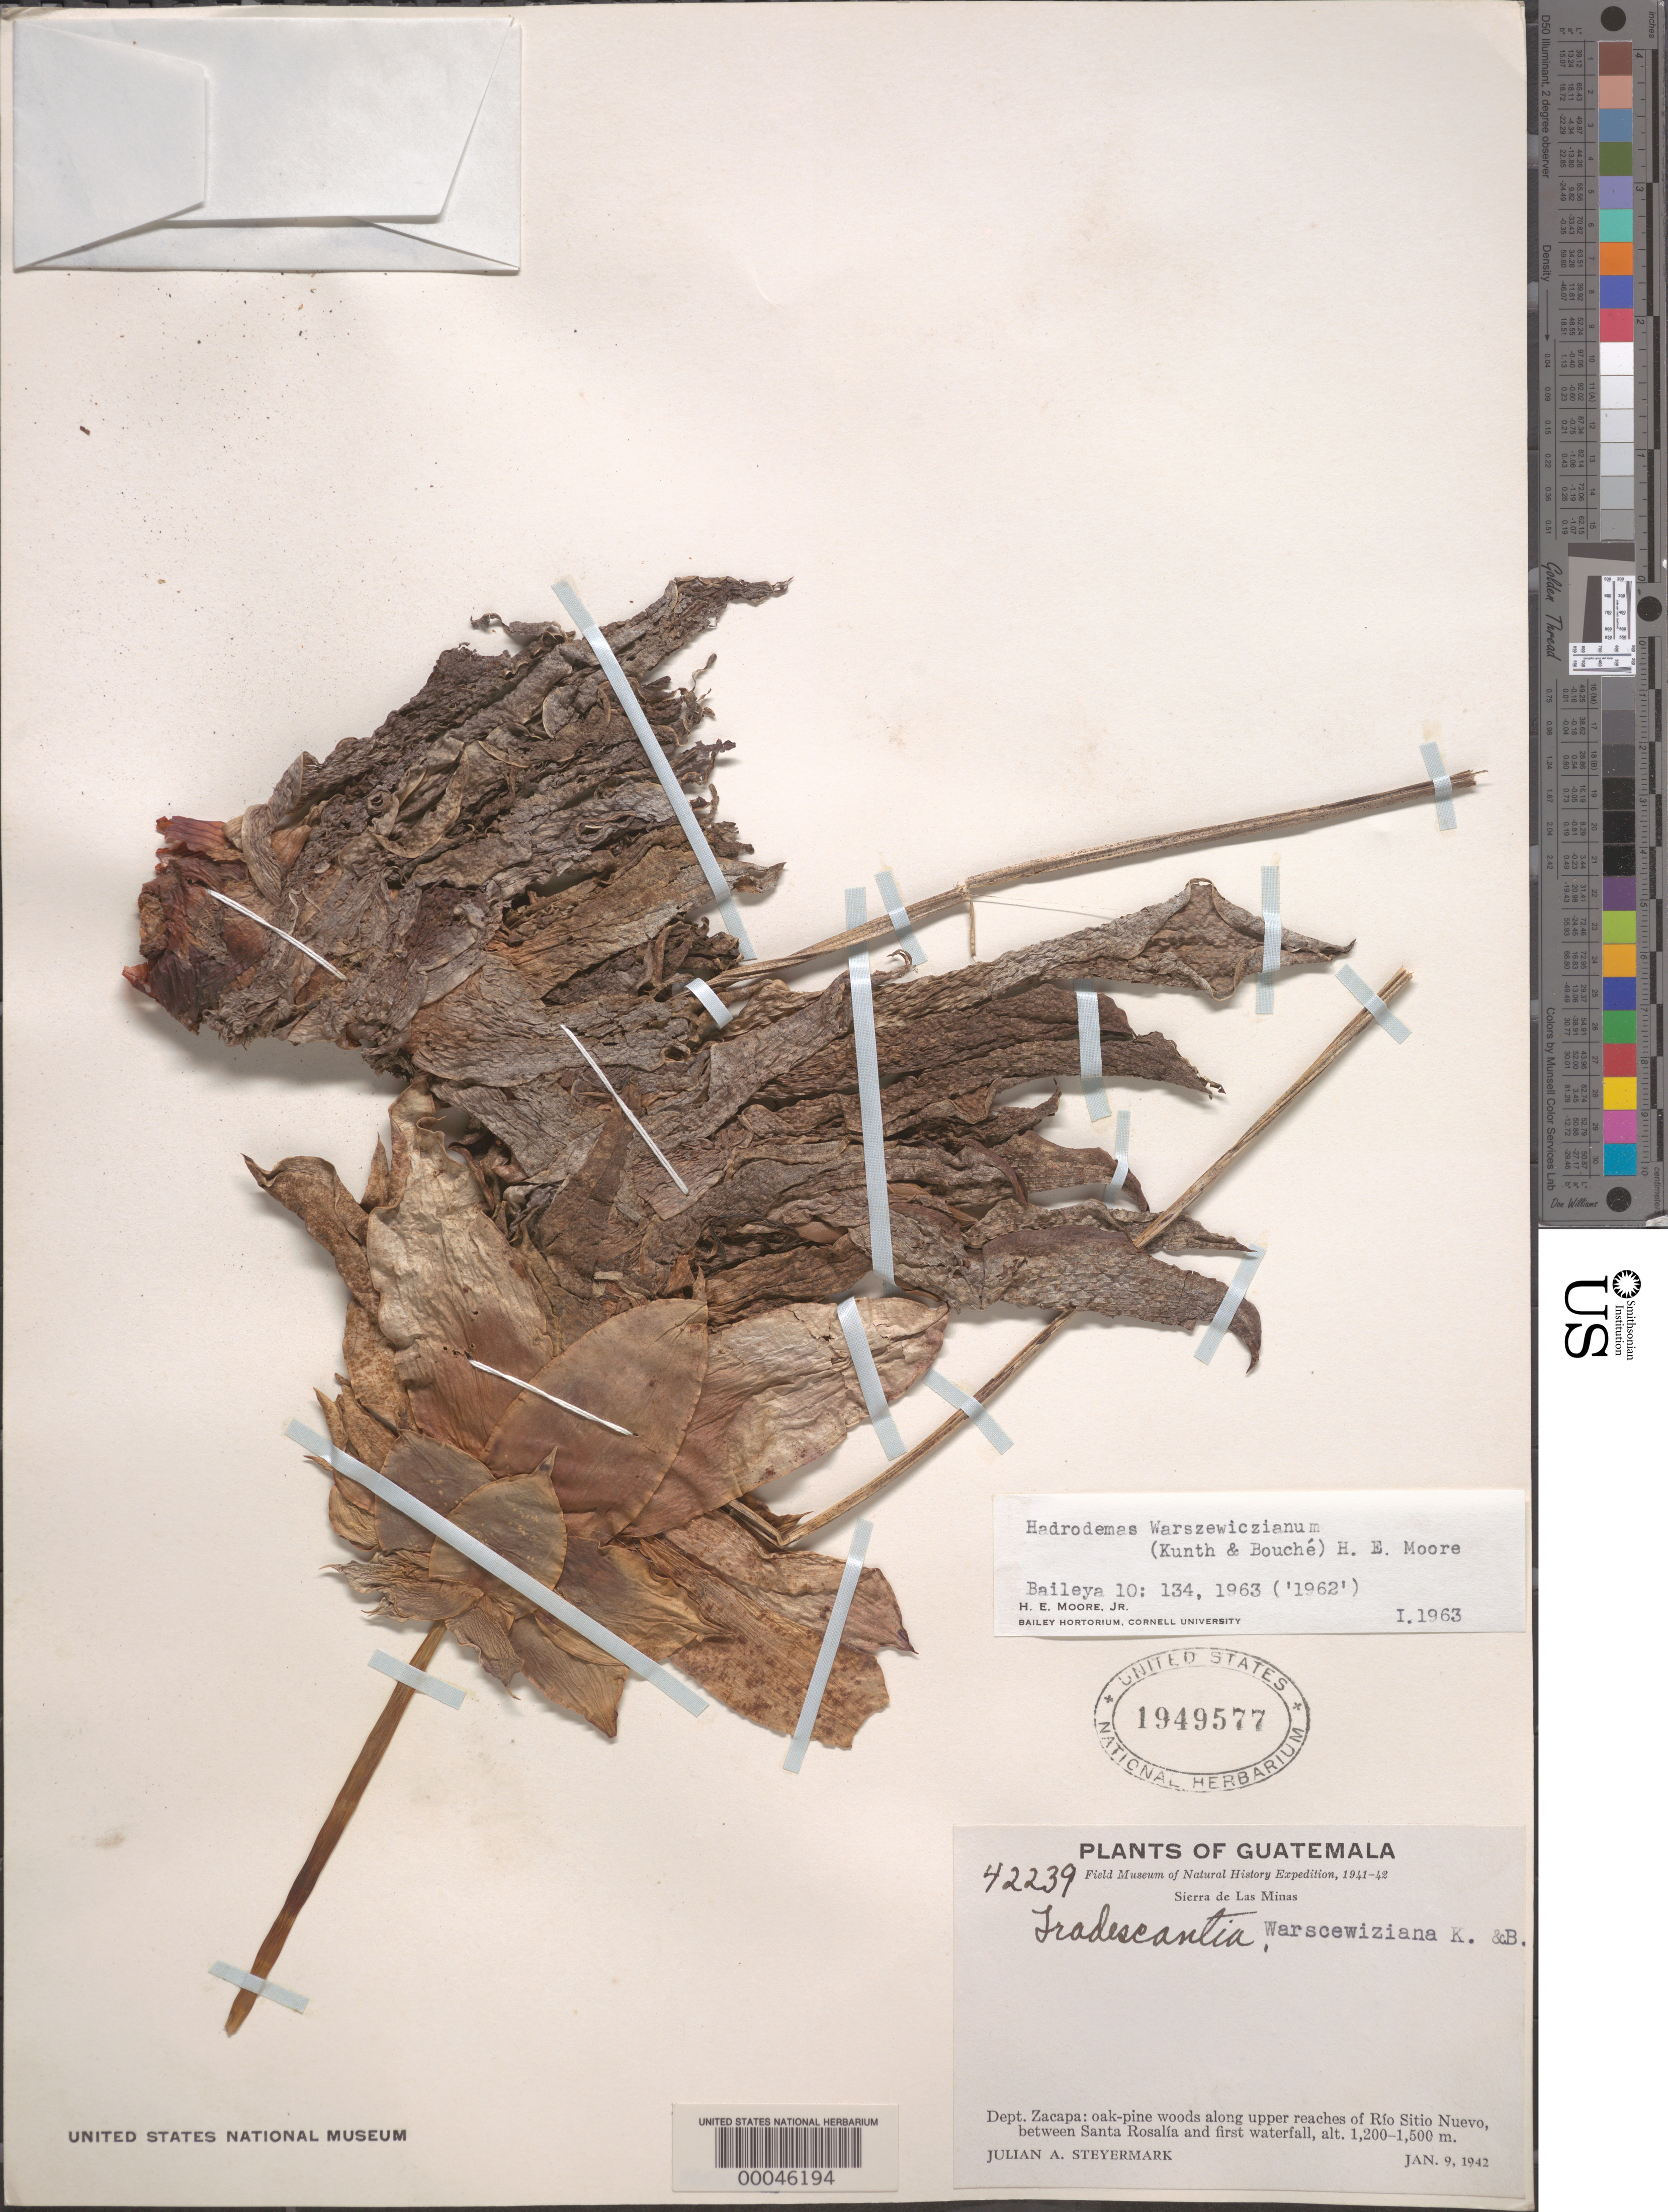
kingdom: Plantae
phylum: Tracheophyta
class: Liliopsida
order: Commelinales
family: Commelinaceae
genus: Callisia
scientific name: Callisia warszewicziana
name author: (Kunth & C.D. Bouché) D.R. Hunt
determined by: Moore, H. E.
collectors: J. Steyermark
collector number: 42239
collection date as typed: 09 Jan 1942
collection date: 1942-01-09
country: Guatemala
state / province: Zacapa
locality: Rio sitio nuevo, between Santa Rosalia and first waterfall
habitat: Oak-pine woods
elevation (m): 1200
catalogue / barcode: US 1949577